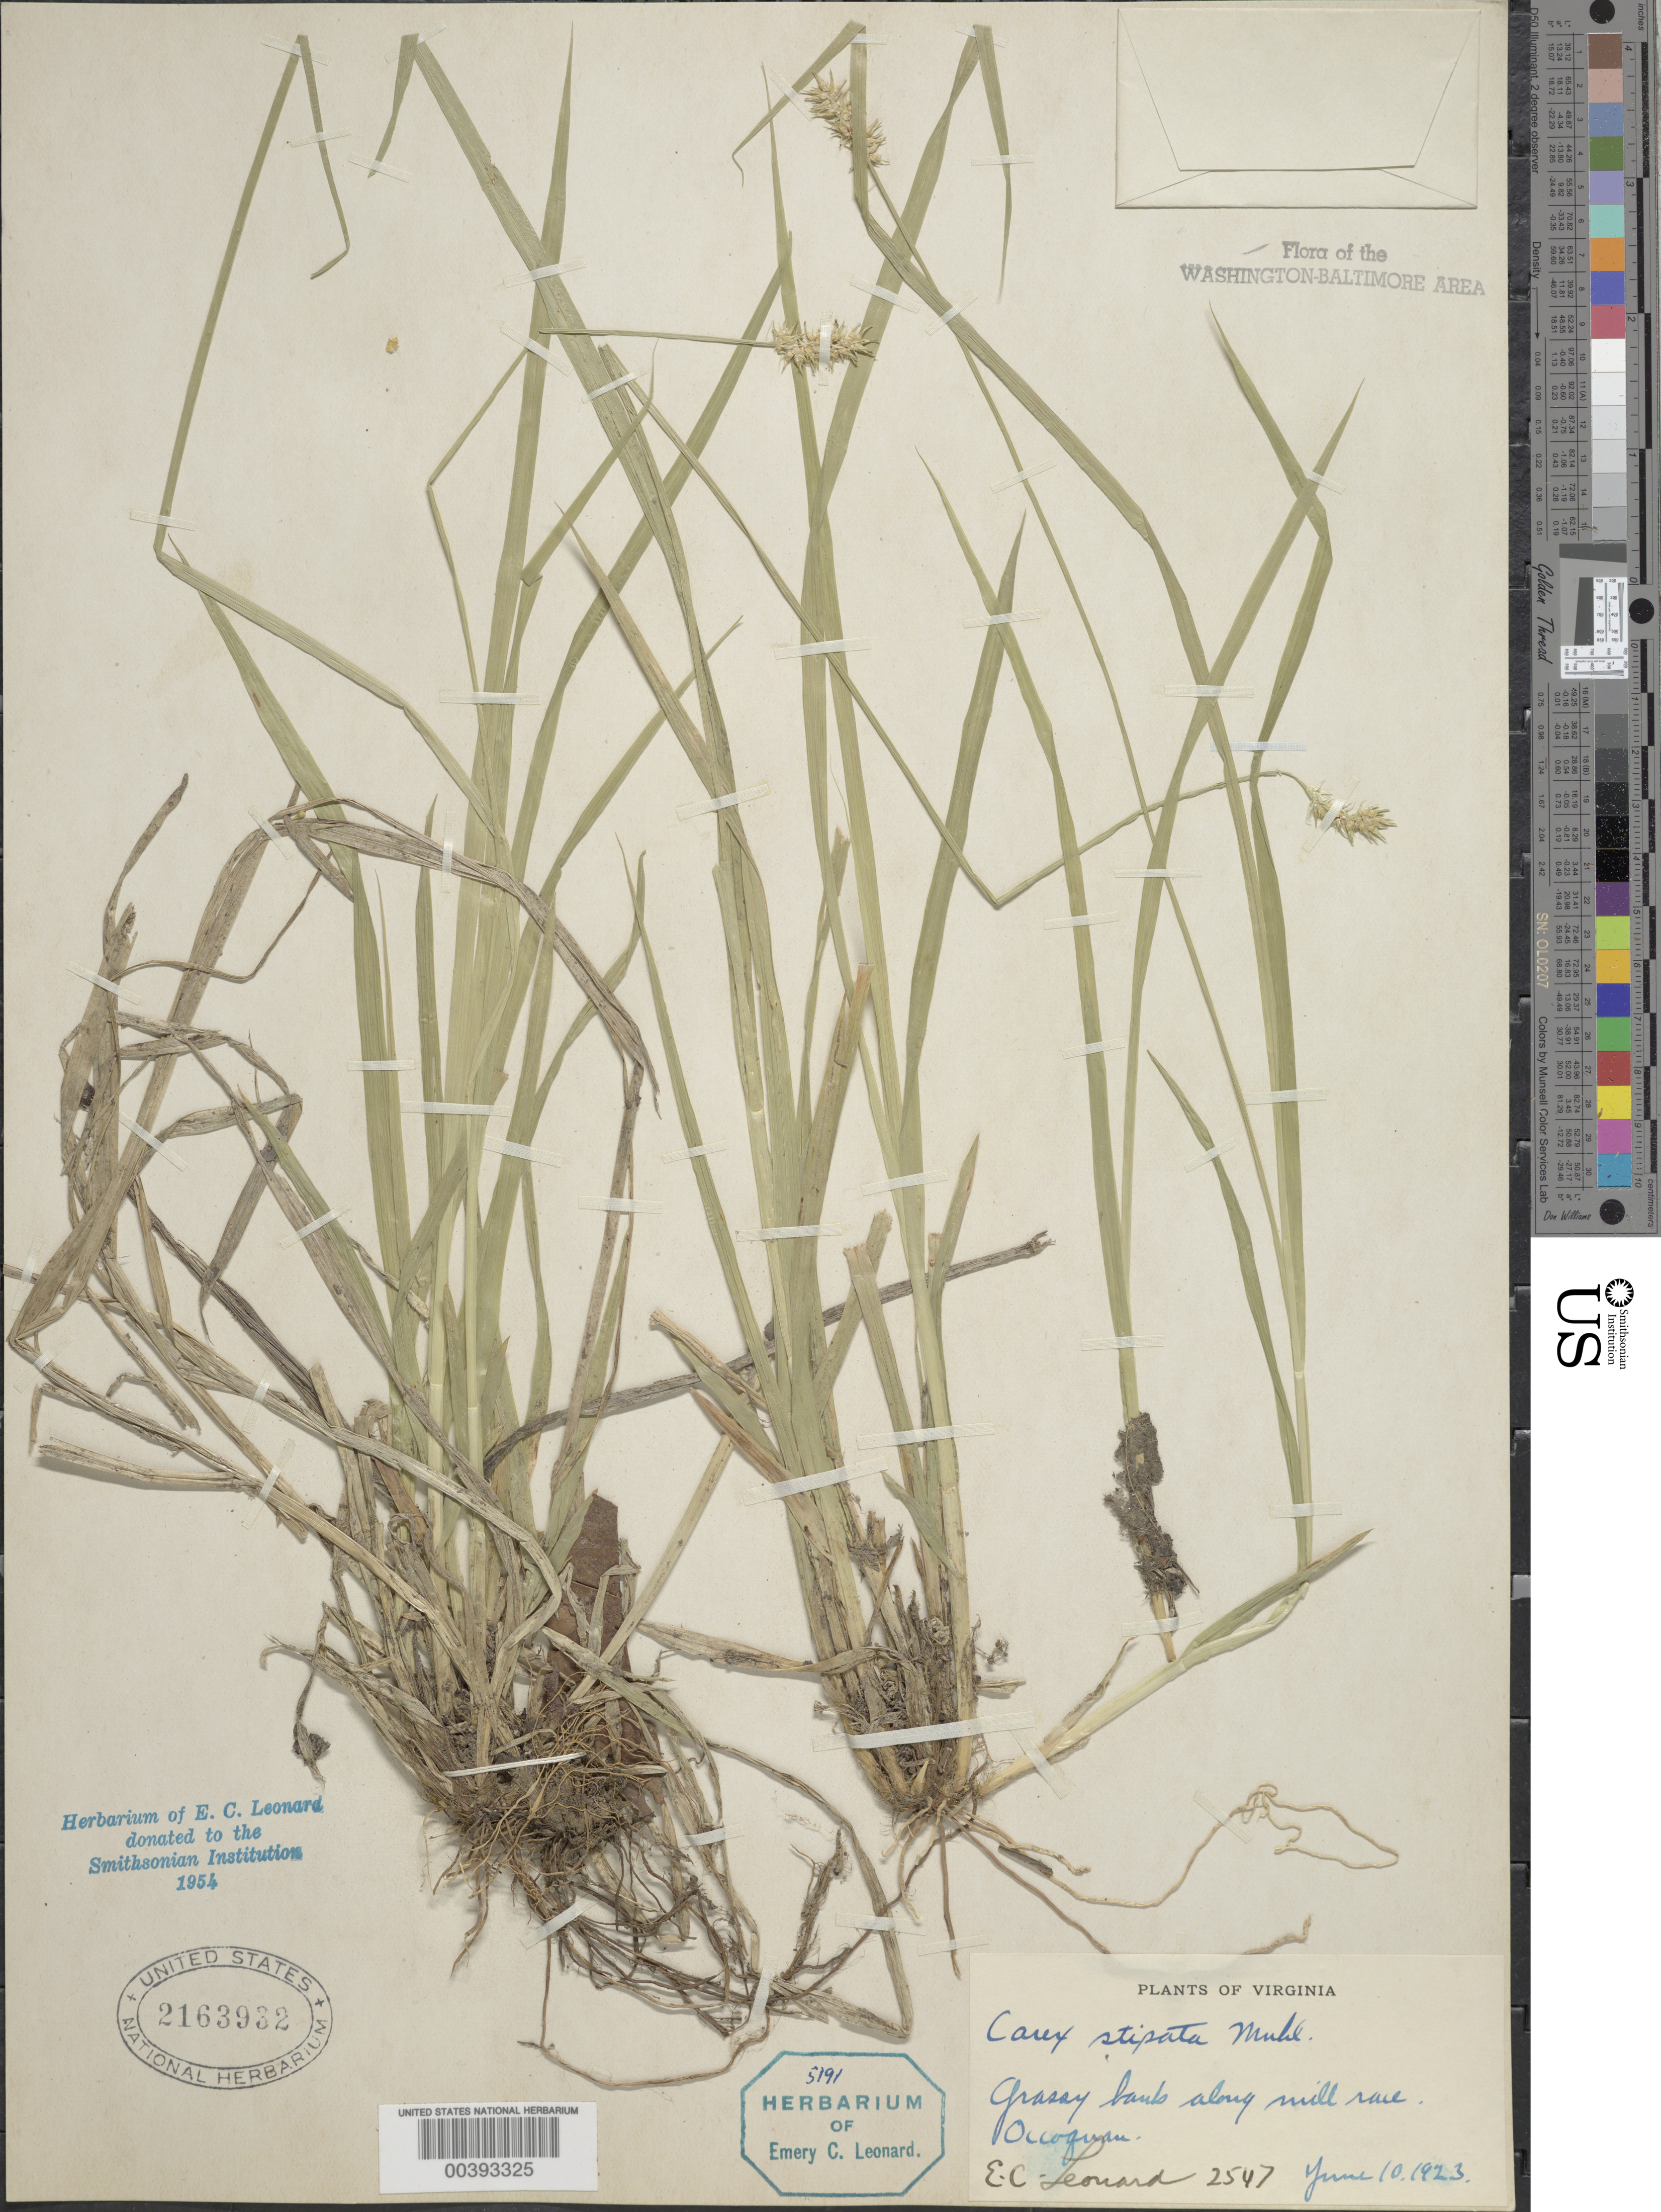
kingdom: Plantae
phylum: Tracheophyta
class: Liliopsida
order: Poales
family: Cyperaceae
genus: Carex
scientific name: Carex stipata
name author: Muhl. ex Willd.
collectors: E. C. Leonard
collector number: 2547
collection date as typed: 10 Jun 1923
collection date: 1923-06-10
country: United States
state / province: Virginia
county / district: Prince William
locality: Occoquan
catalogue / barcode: US 2163932